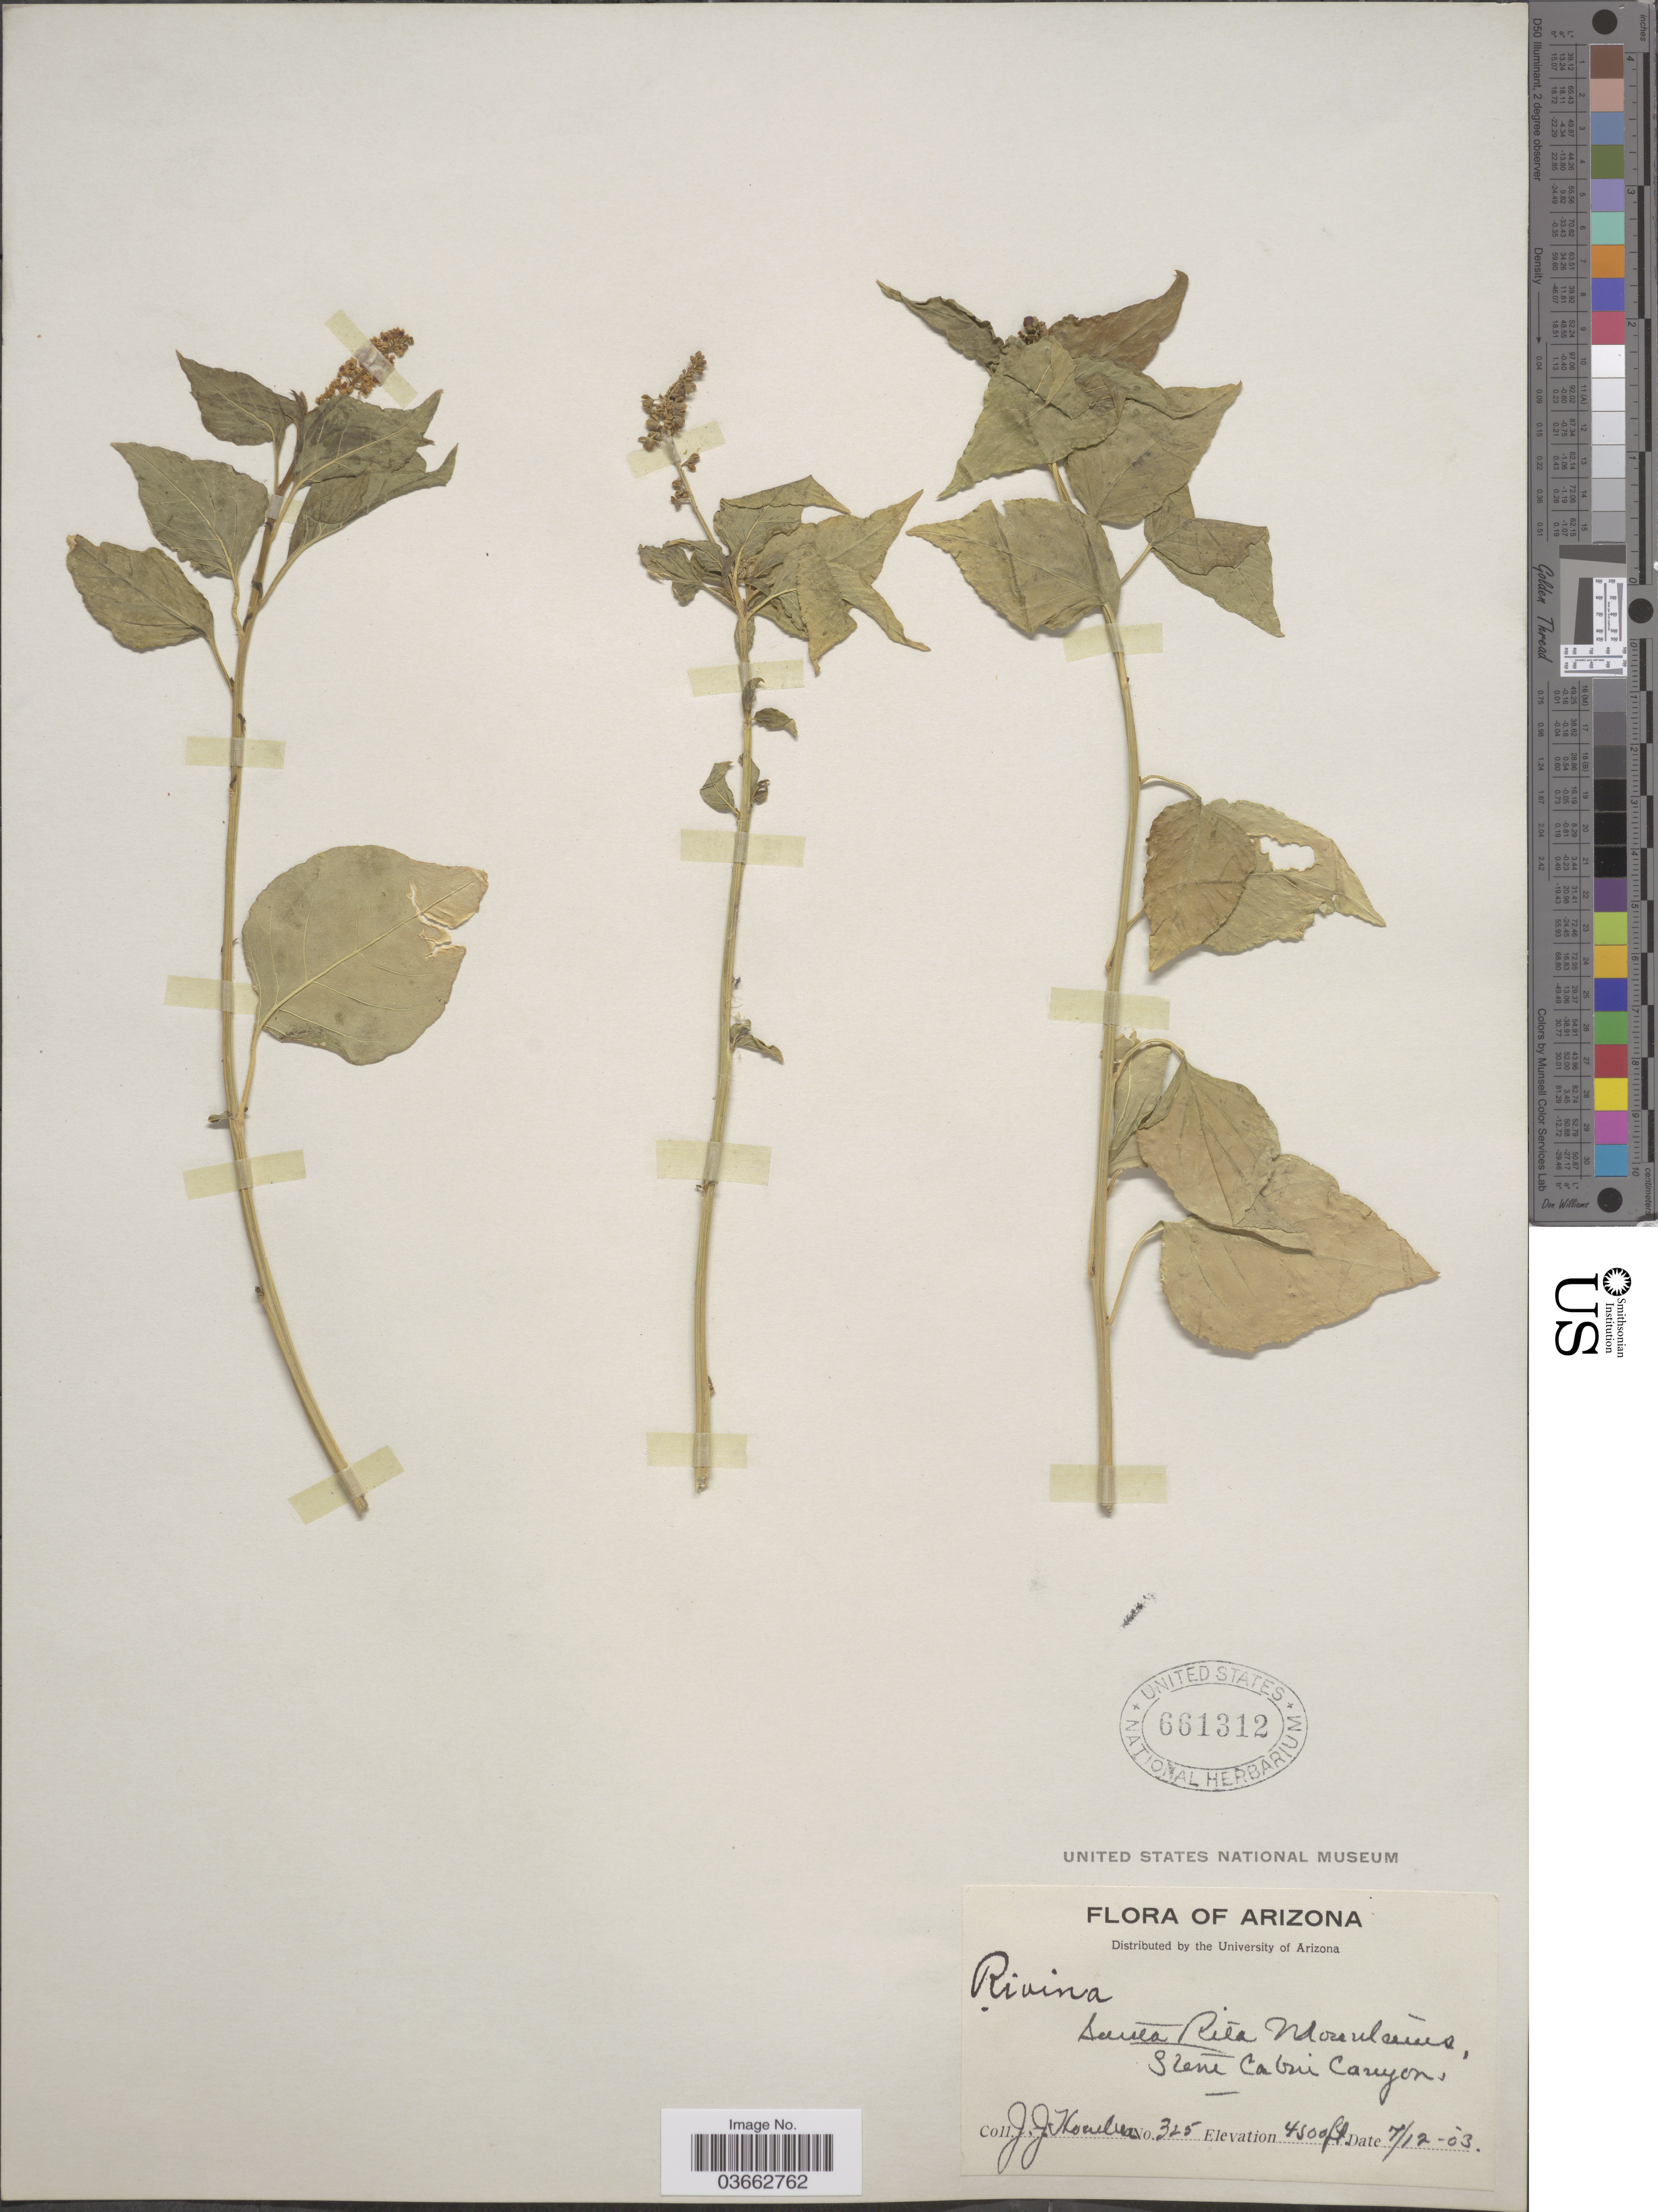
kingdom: Plantae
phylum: Tracheophyta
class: Magnoliopsida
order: Caryophyllales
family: Phytolaccaceae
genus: Rivina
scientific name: Rivina humilis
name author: L.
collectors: J. Thornber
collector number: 325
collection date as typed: Transcribed d/m/y: 12/7/3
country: United States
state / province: Arizona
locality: Santa Rita Mountains, Stone Cabin Canyon.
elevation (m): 1372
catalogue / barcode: US 661312